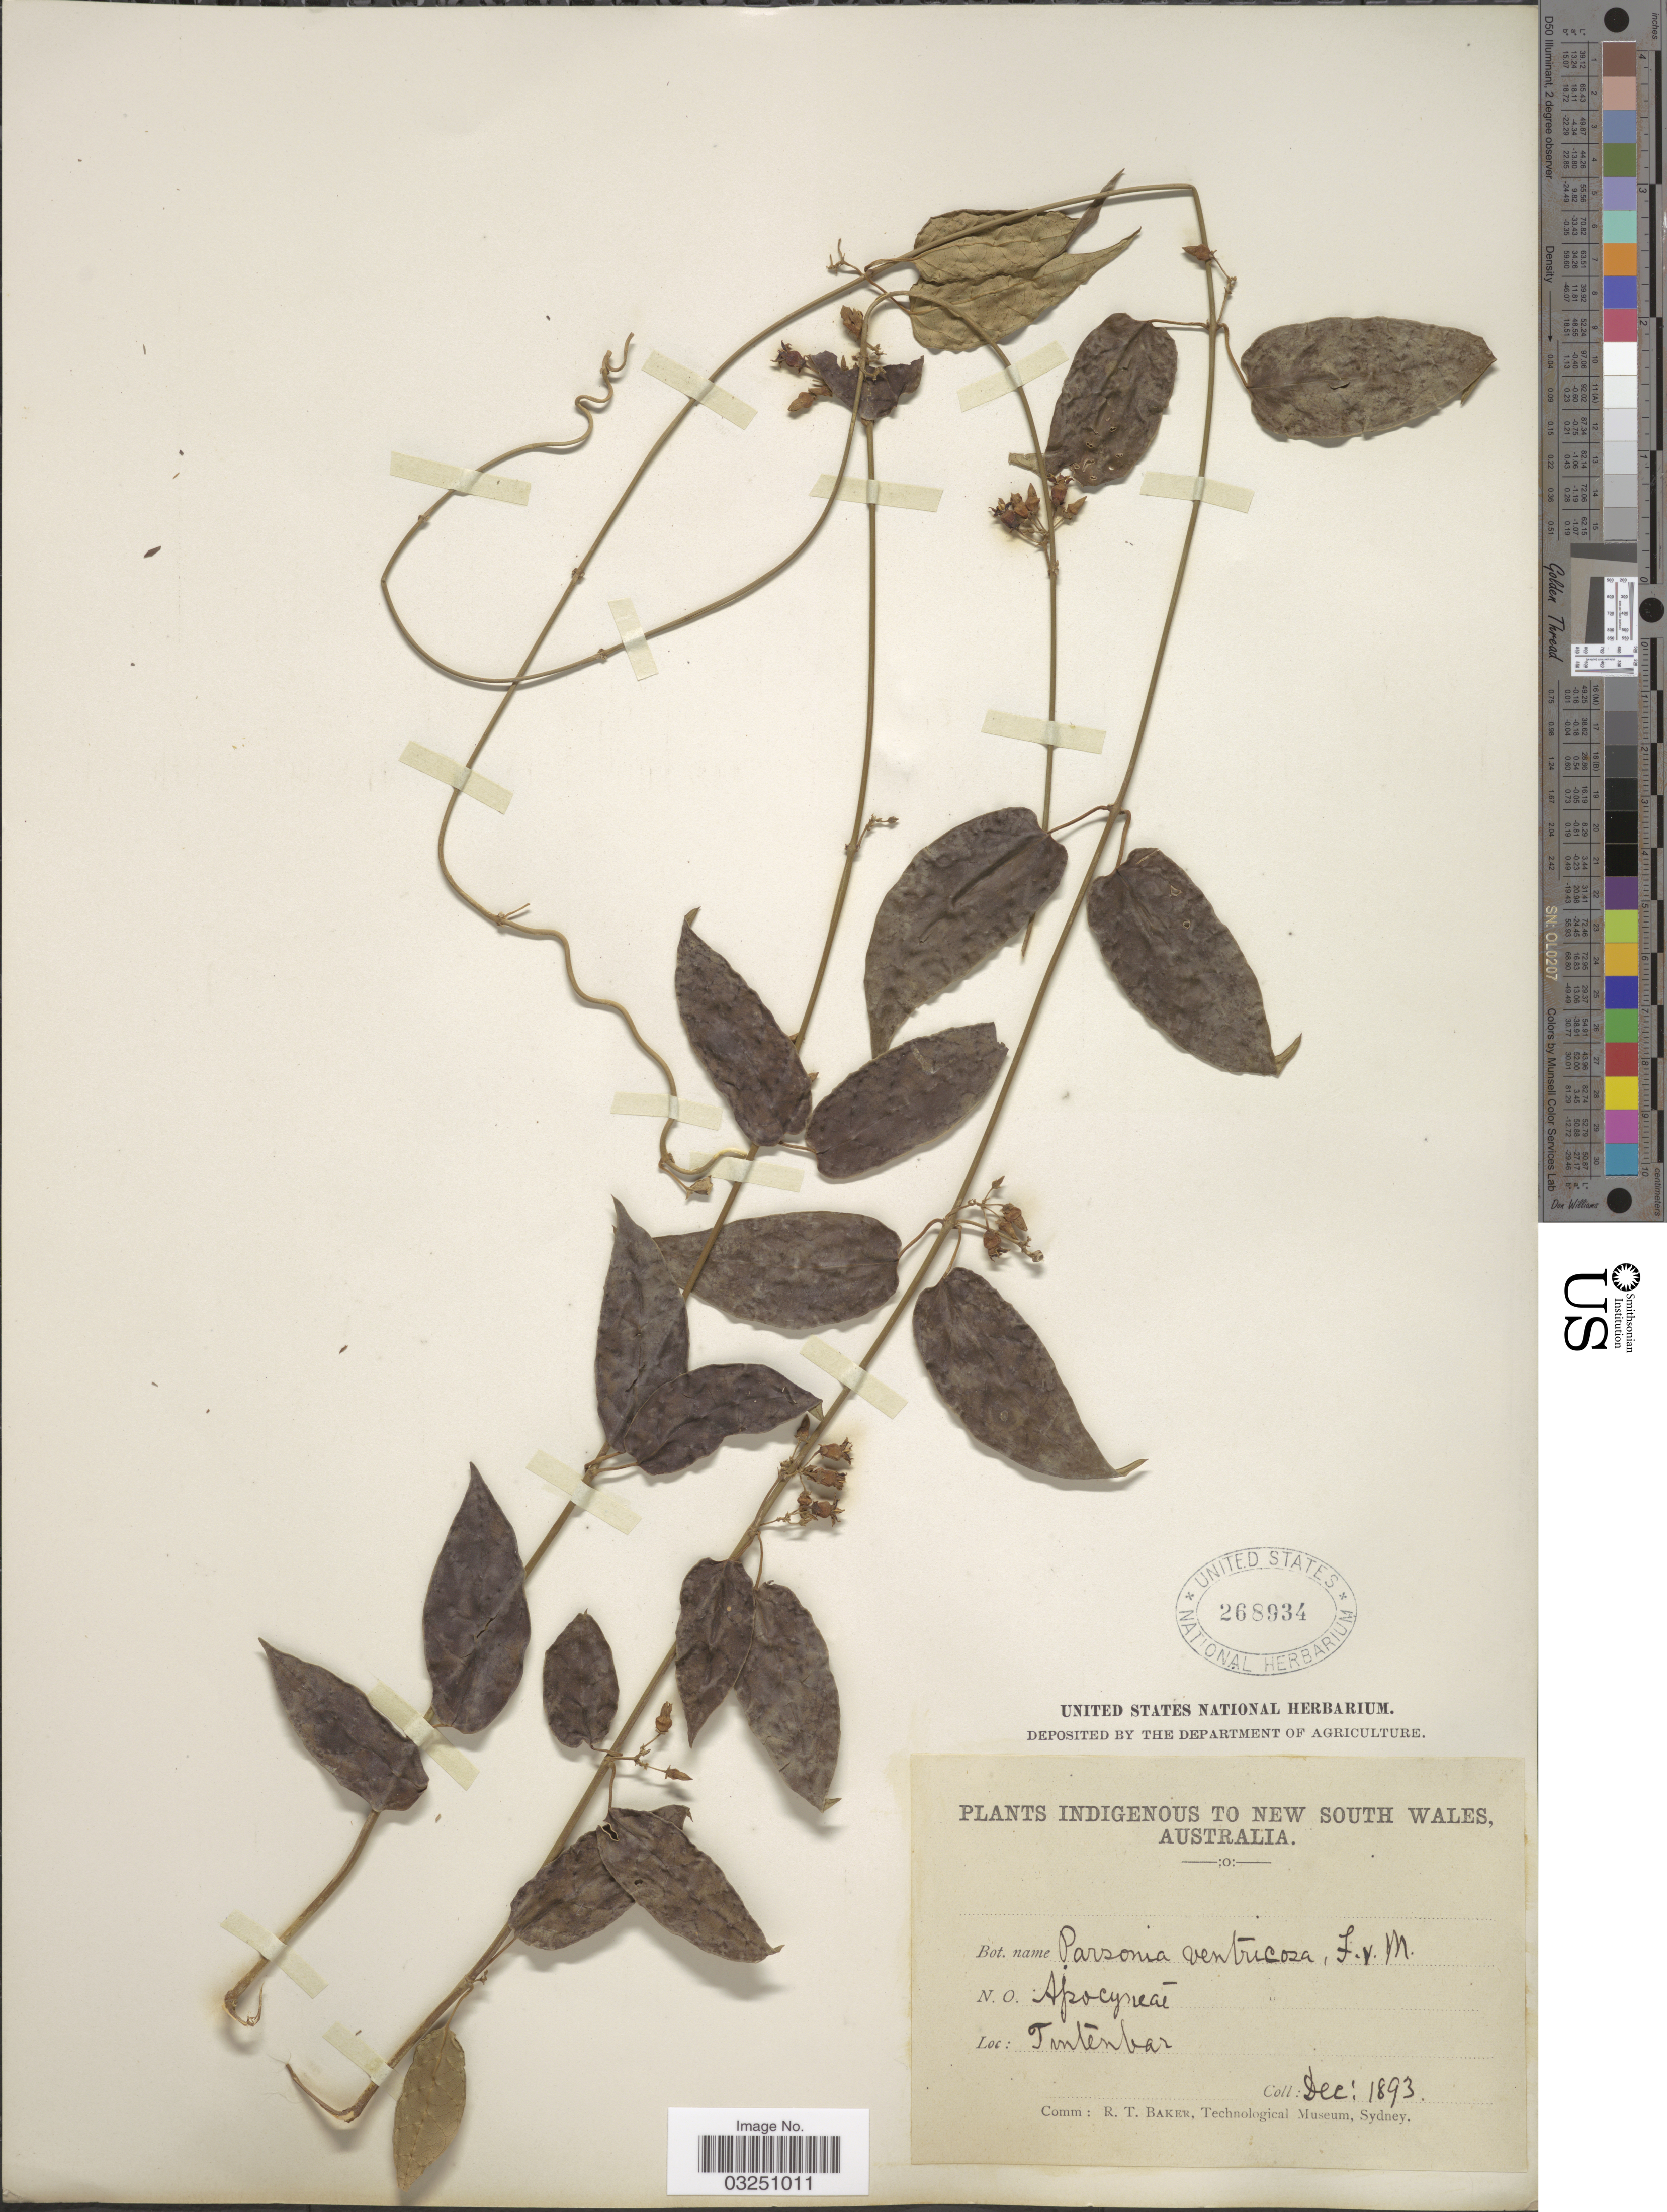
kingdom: Plantae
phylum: Tracheophyta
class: Magnoliopsida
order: Myrtales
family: Lythraceae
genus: Parsonsia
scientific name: Parsonsia ventricosa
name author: F. Muell.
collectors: ex herb. United States National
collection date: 1893-12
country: Australia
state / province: New South Wales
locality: Tintenbar.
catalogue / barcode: US 268934